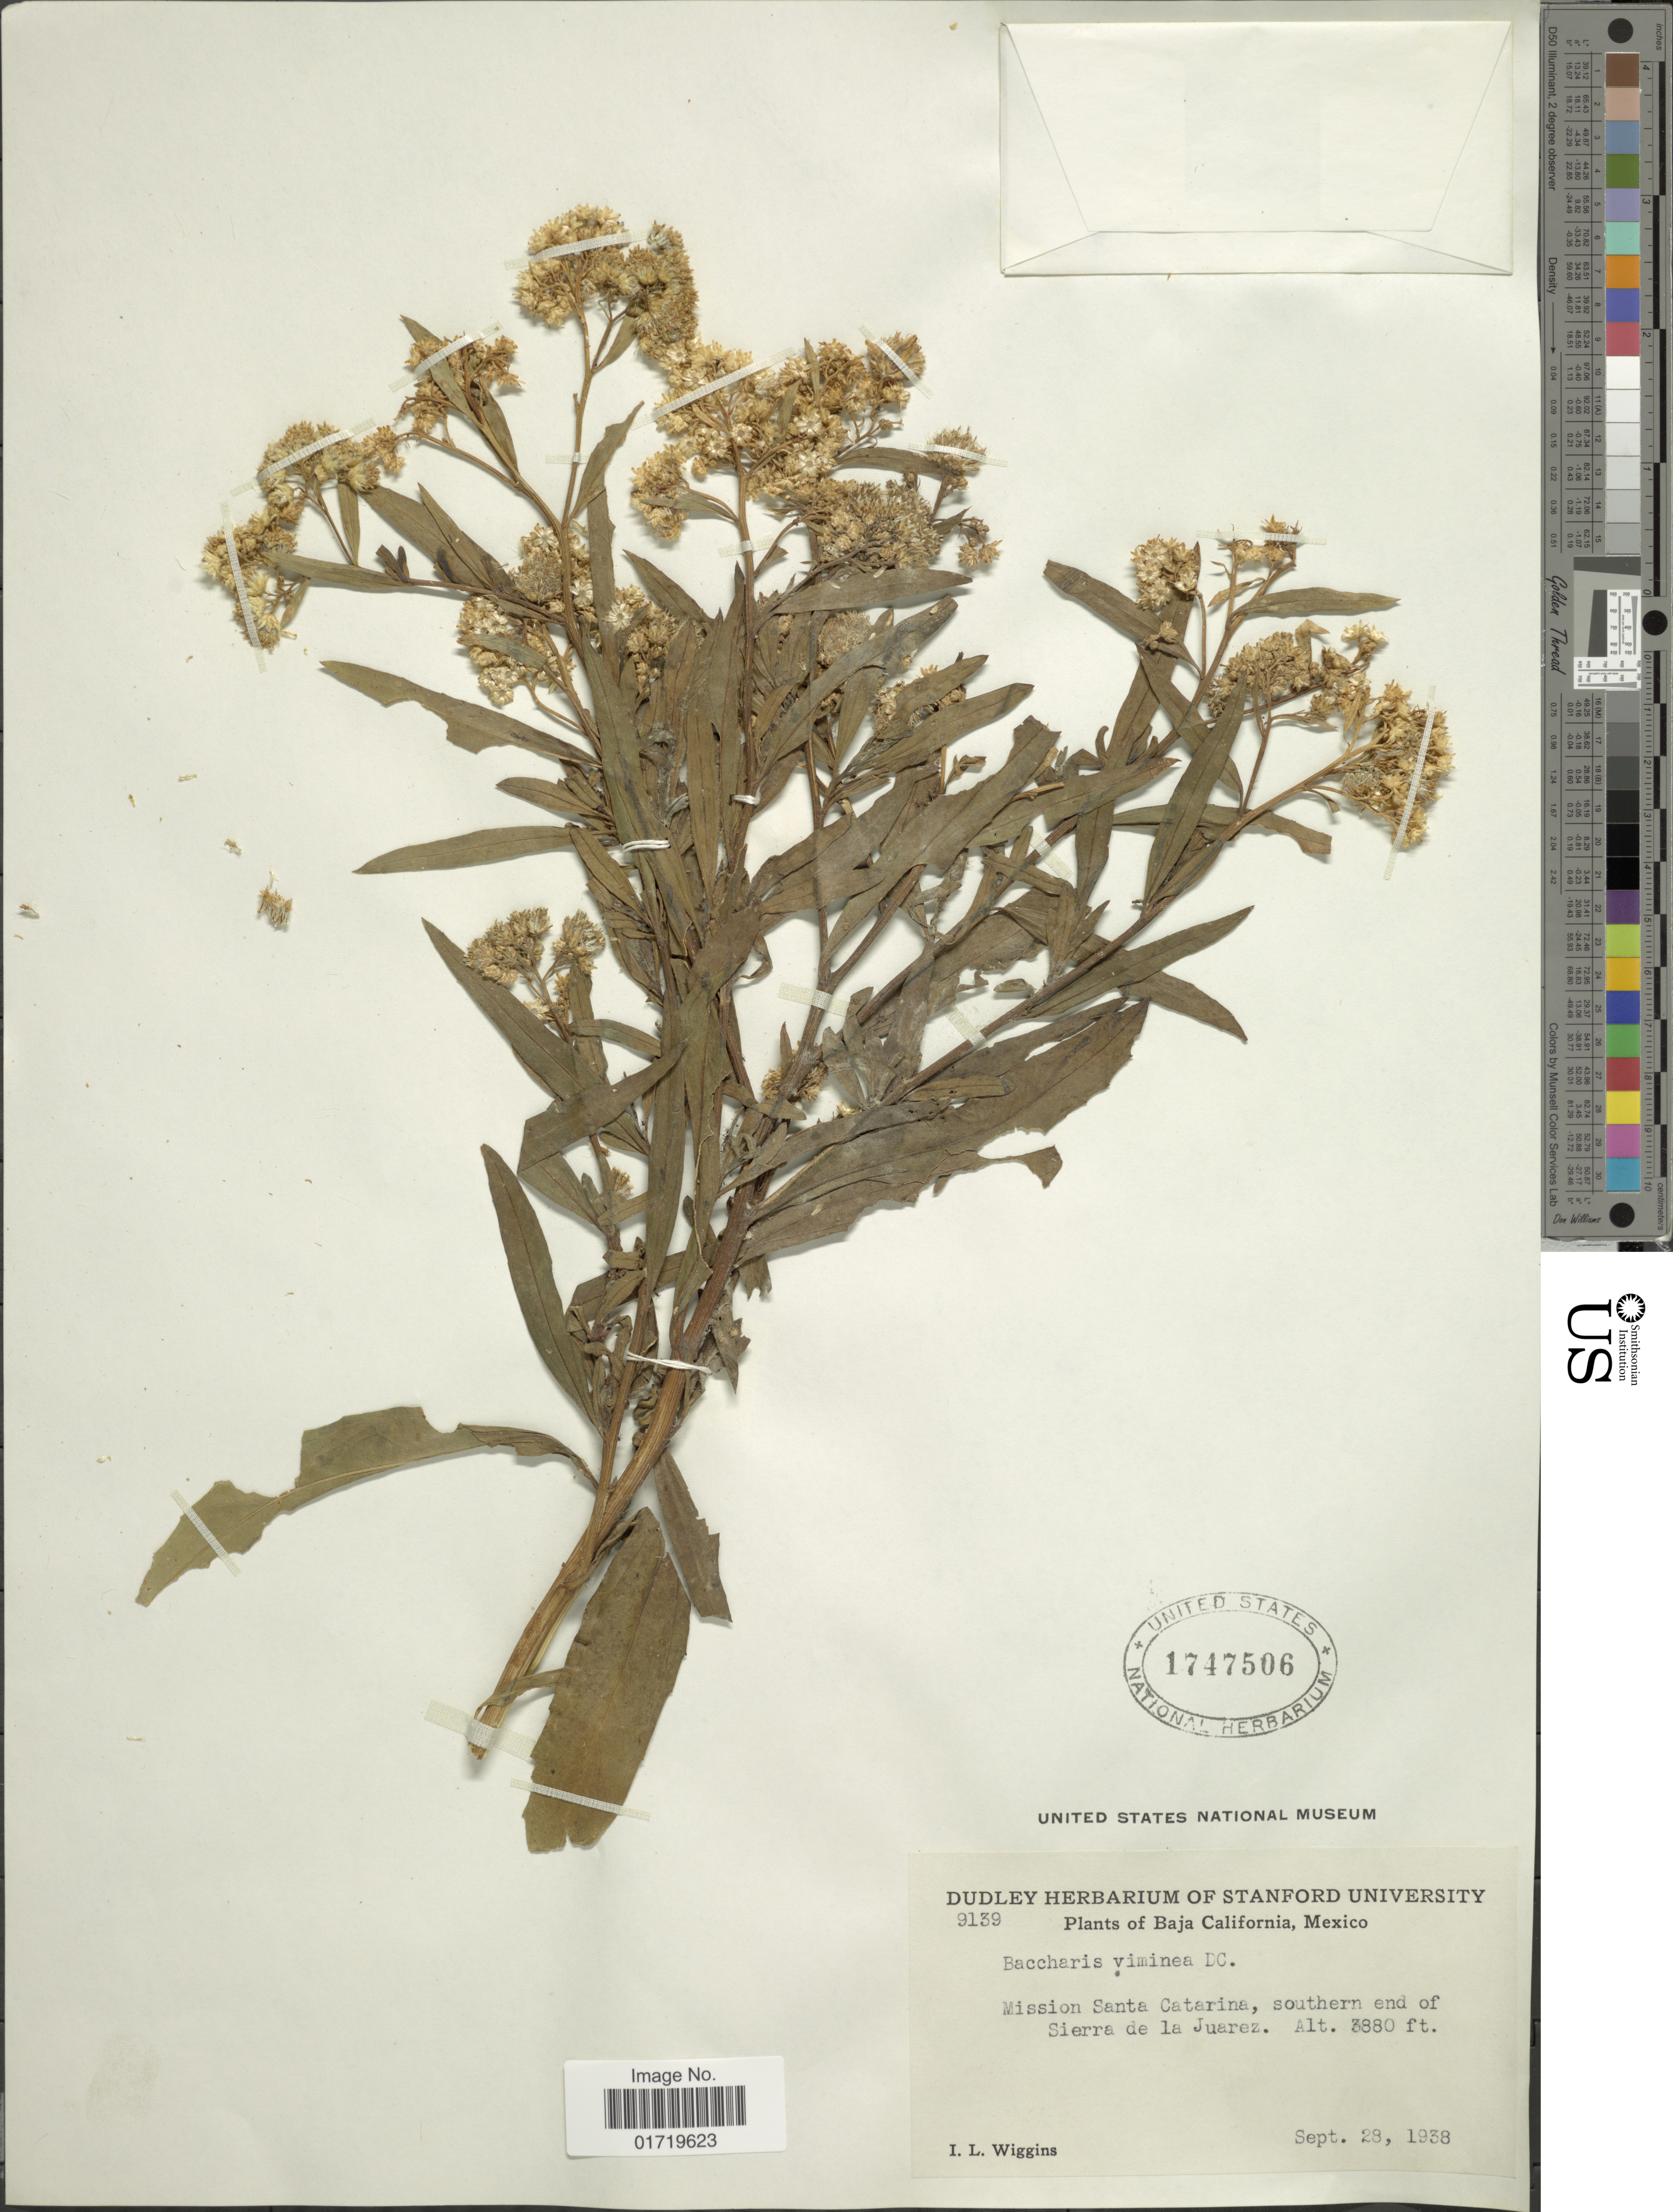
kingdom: Plantae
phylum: Tracheophyta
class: Magnoliopsida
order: Asterales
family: Asteraceae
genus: Baccharis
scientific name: Baccharis viminea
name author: DC.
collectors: I. L. Wiggins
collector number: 9139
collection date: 1938-09-28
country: Mexico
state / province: Baja California Sur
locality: Mission Santa Catarina, southern end of Sierra de la Juarez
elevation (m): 1183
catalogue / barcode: US 1747506